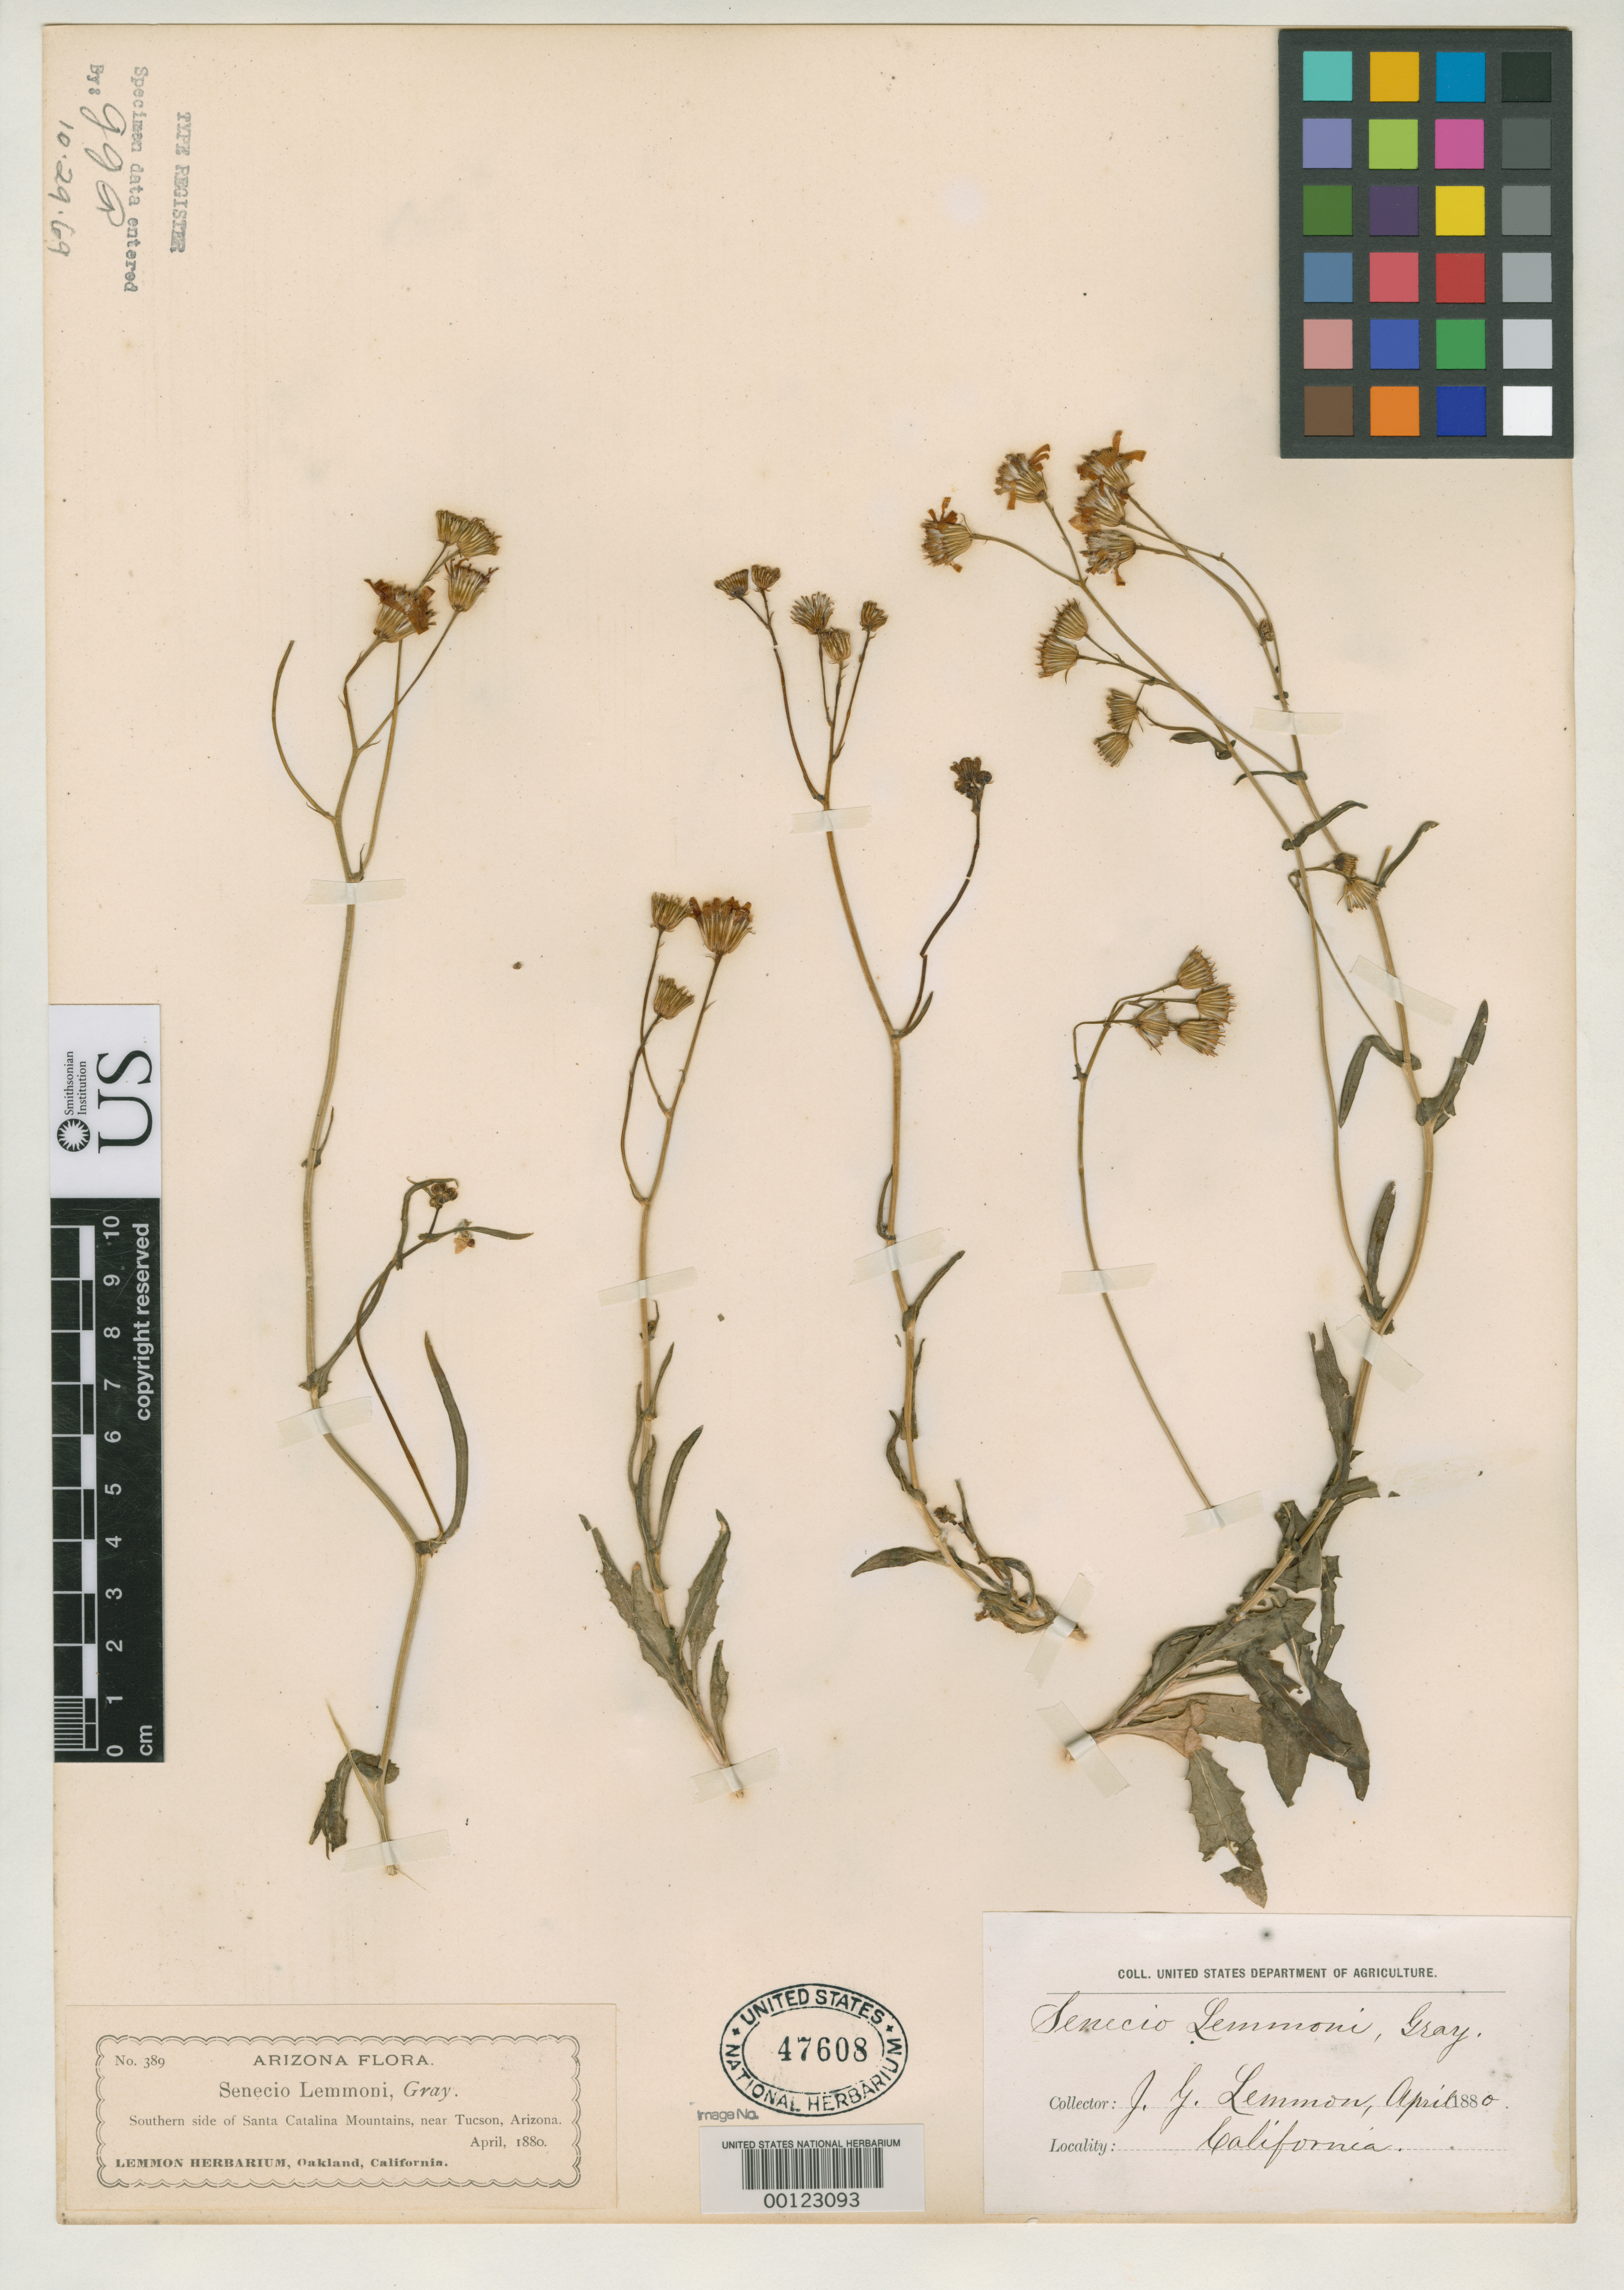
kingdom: Plantae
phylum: Tracheophyta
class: Magnoliopsida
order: Asterales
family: Asteraceae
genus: Senecio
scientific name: Senecio lemmonii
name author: A. Gray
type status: Type Collection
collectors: J. G. Lemmon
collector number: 389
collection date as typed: Apr 1880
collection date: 1880-04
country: United States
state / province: Arizona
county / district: Pima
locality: Near Camp Lowell and Santa Catalina Mts., near Tucson.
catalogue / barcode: US 47608